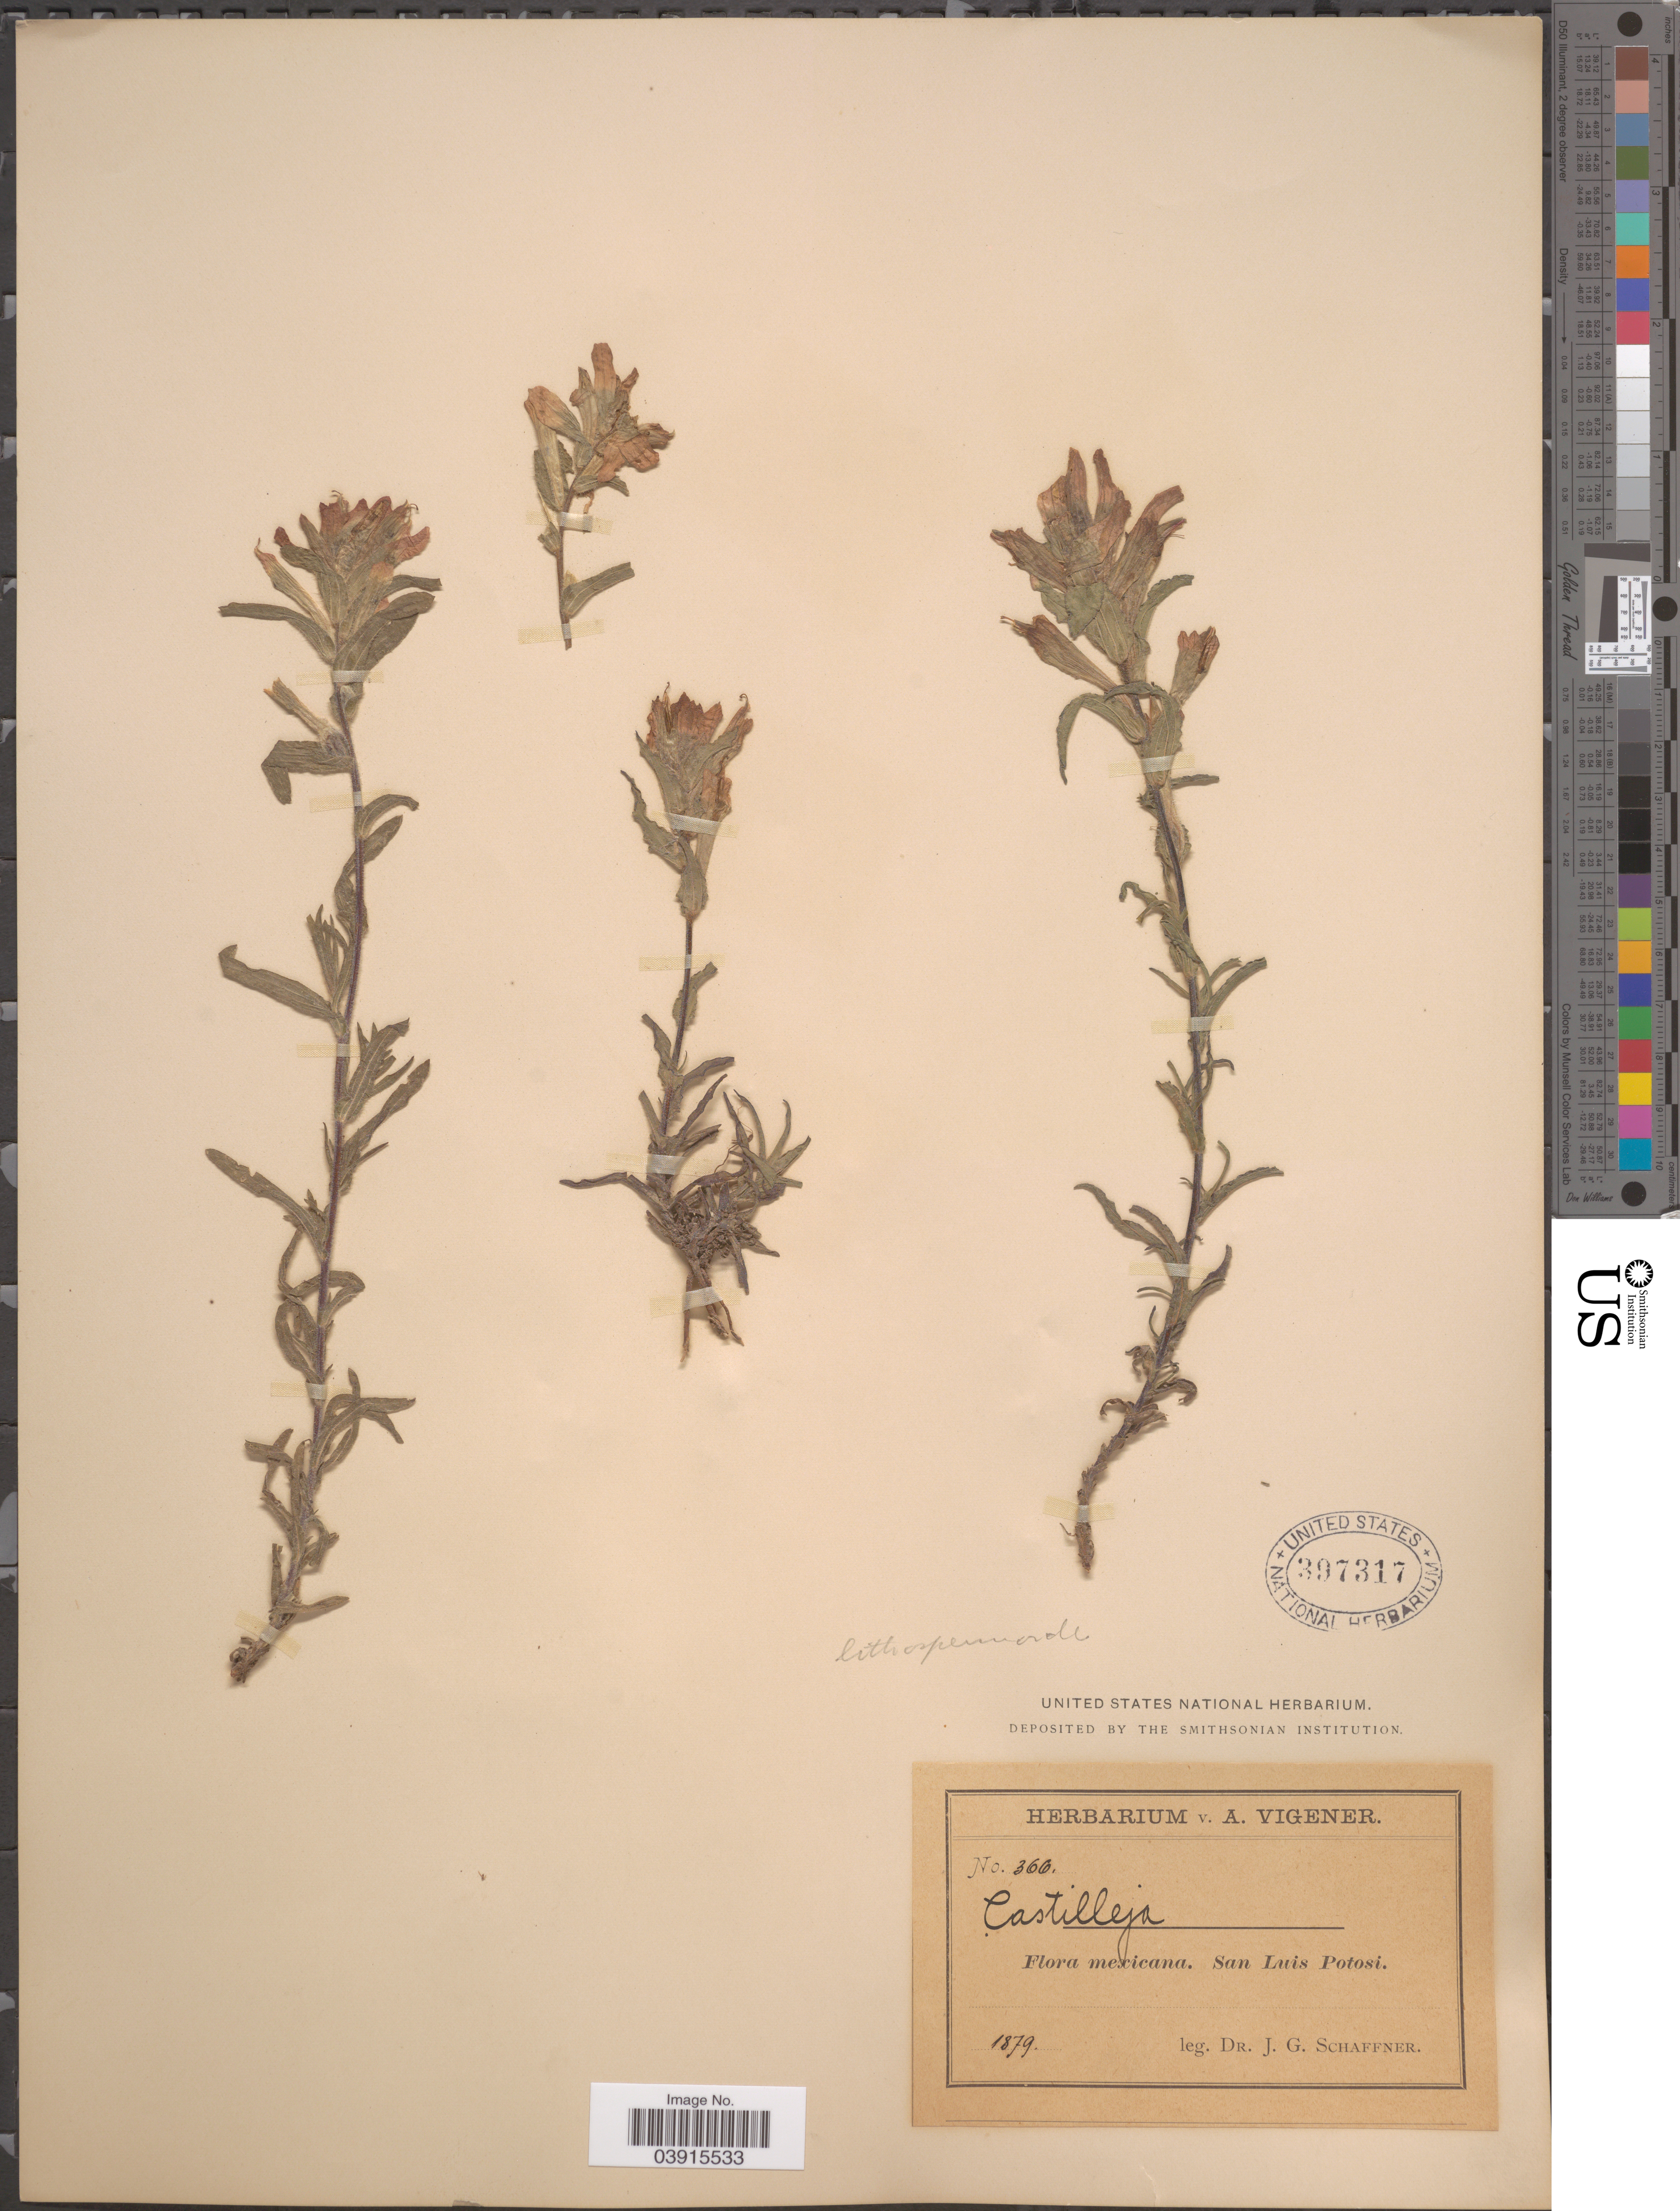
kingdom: Plantae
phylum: Tracheophyta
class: Magnoliopsida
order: Lamiales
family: Orobanchaceae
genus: Castilleja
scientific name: Castilleja scorzonerifolia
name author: Kunth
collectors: J. G. Schaffner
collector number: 366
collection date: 1879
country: Mexico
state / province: San Luis Potosí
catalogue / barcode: US 397317